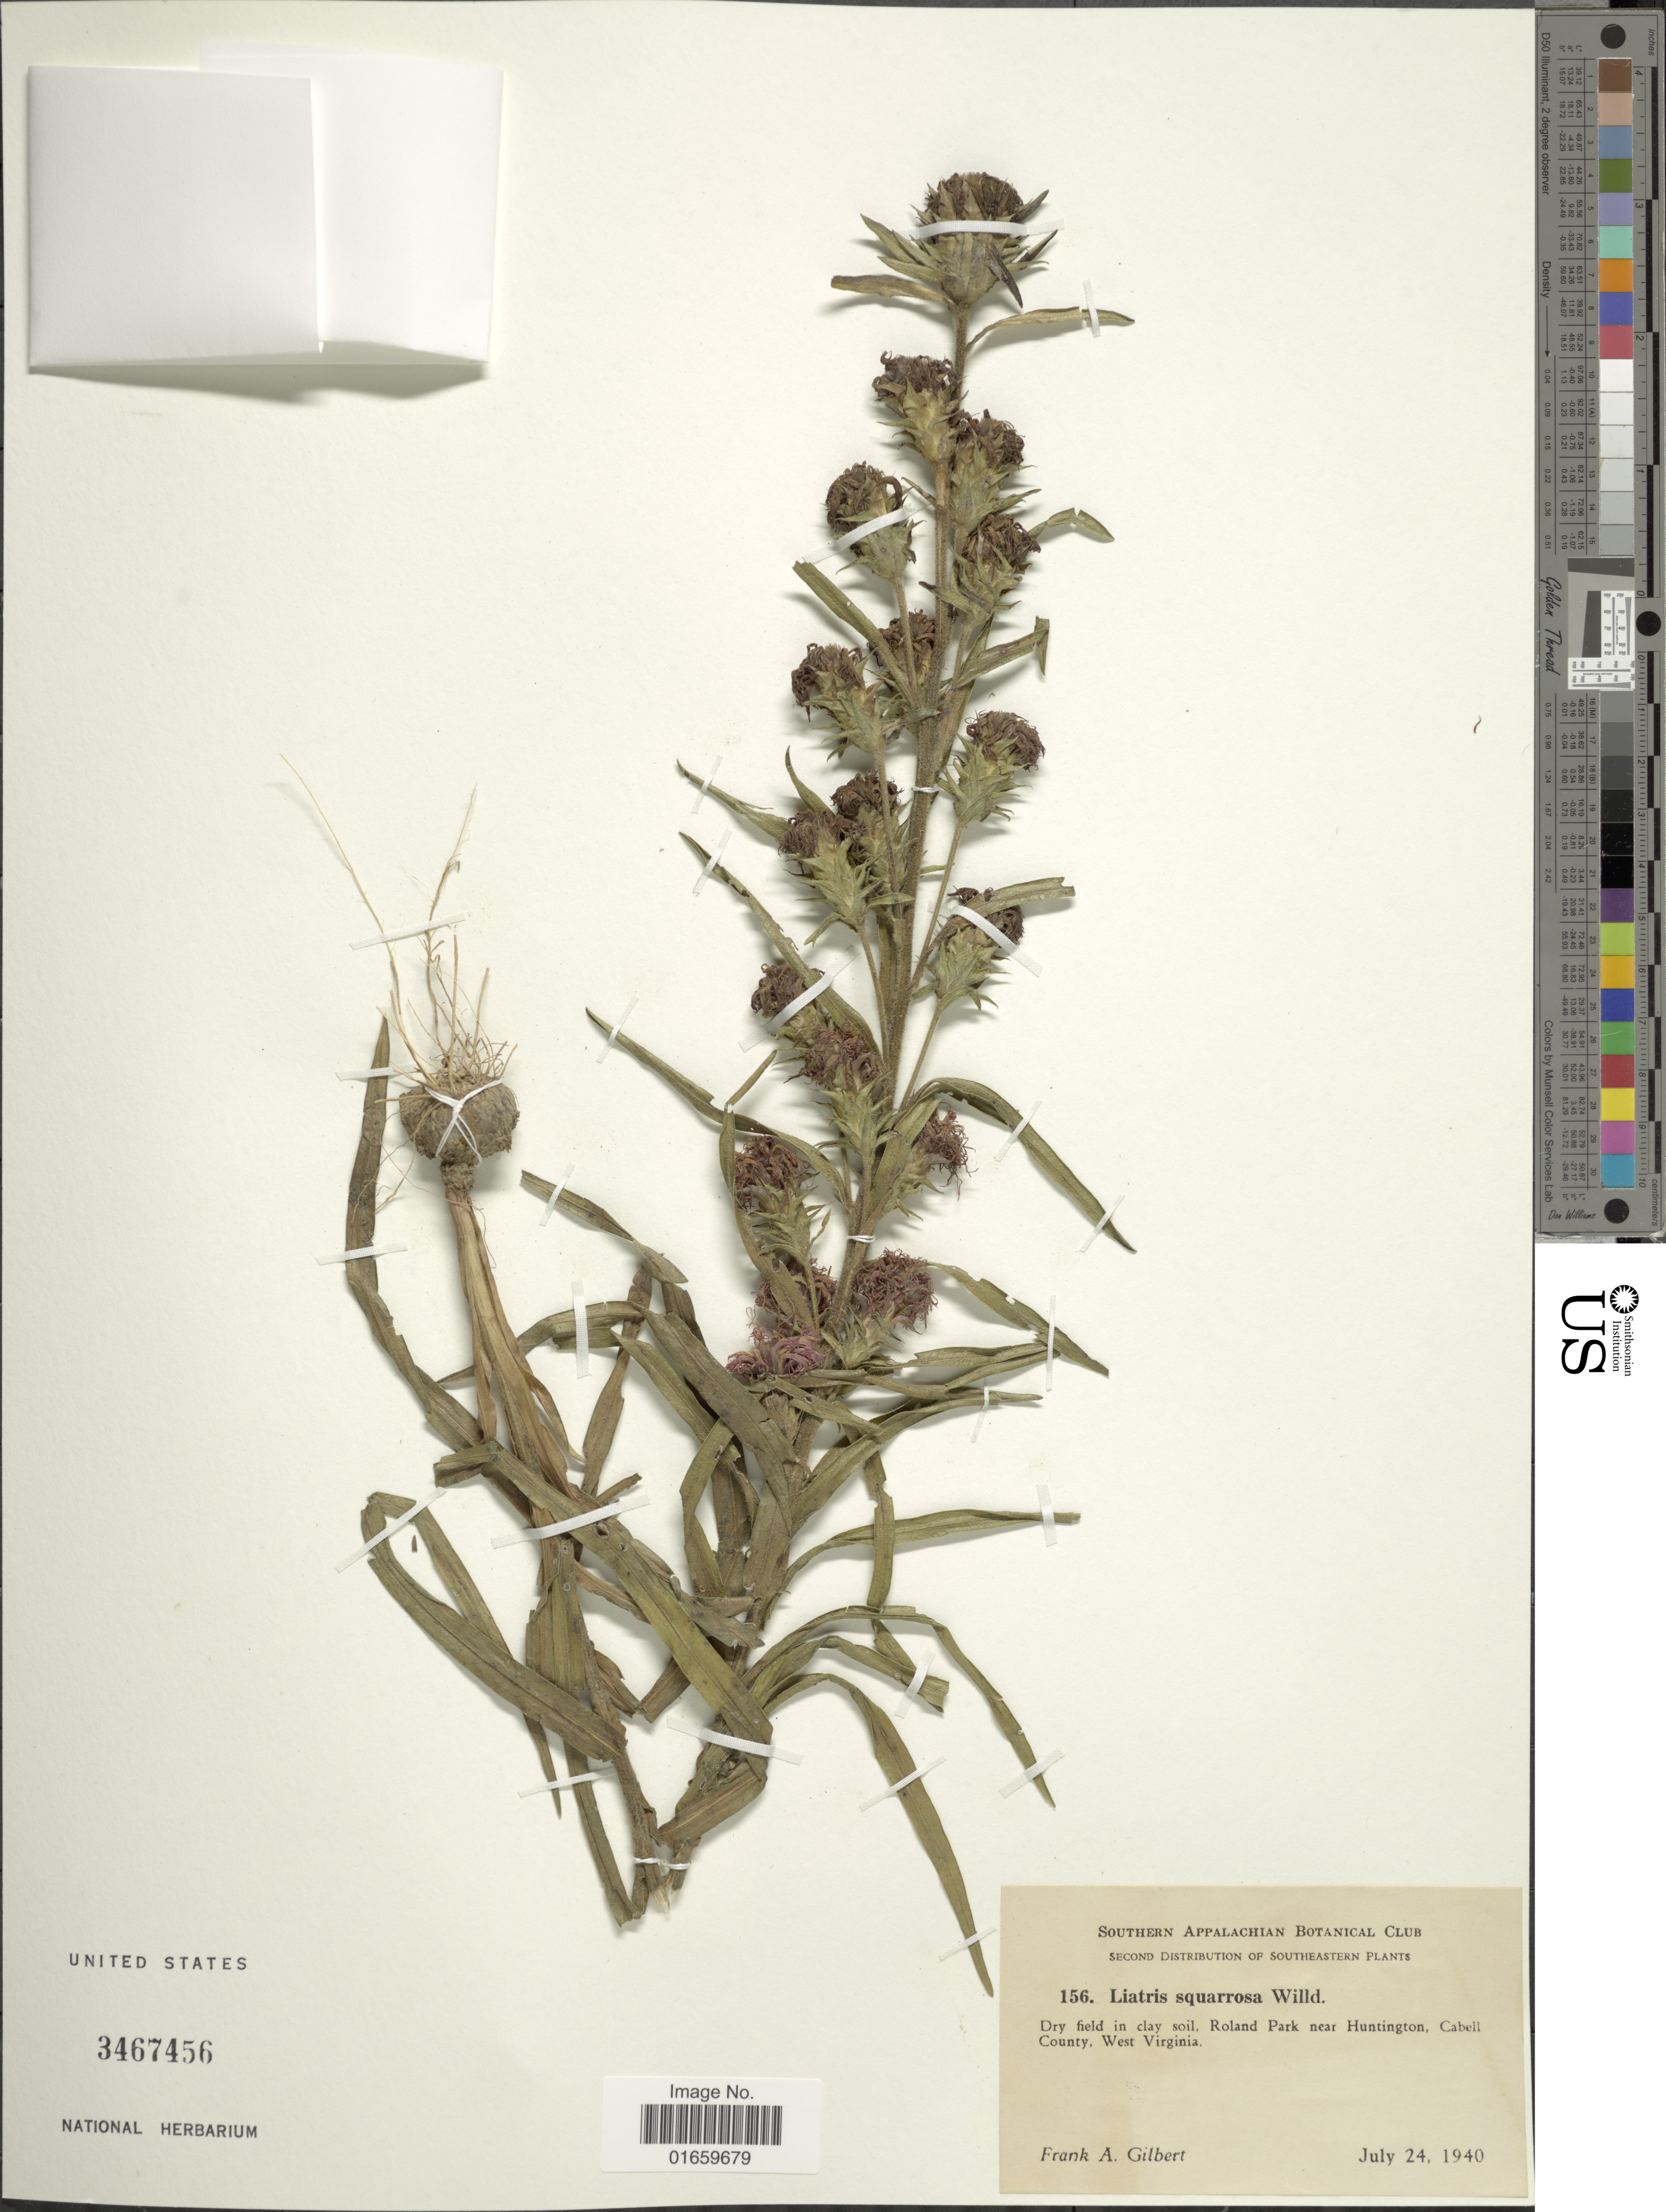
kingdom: Plantae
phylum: Tracheophyta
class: Magnoliopsida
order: Asterales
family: Asteraceae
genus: Liatris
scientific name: Liatris squarrosa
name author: (L.) Michx.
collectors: F. A. Gilbert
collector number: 156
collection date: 1940-07-24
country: United States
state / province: West Virginia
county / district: Cabell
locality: Southeastern, Roland park near Huntington, Cabell county, West Virginia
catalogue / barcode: US 3467456